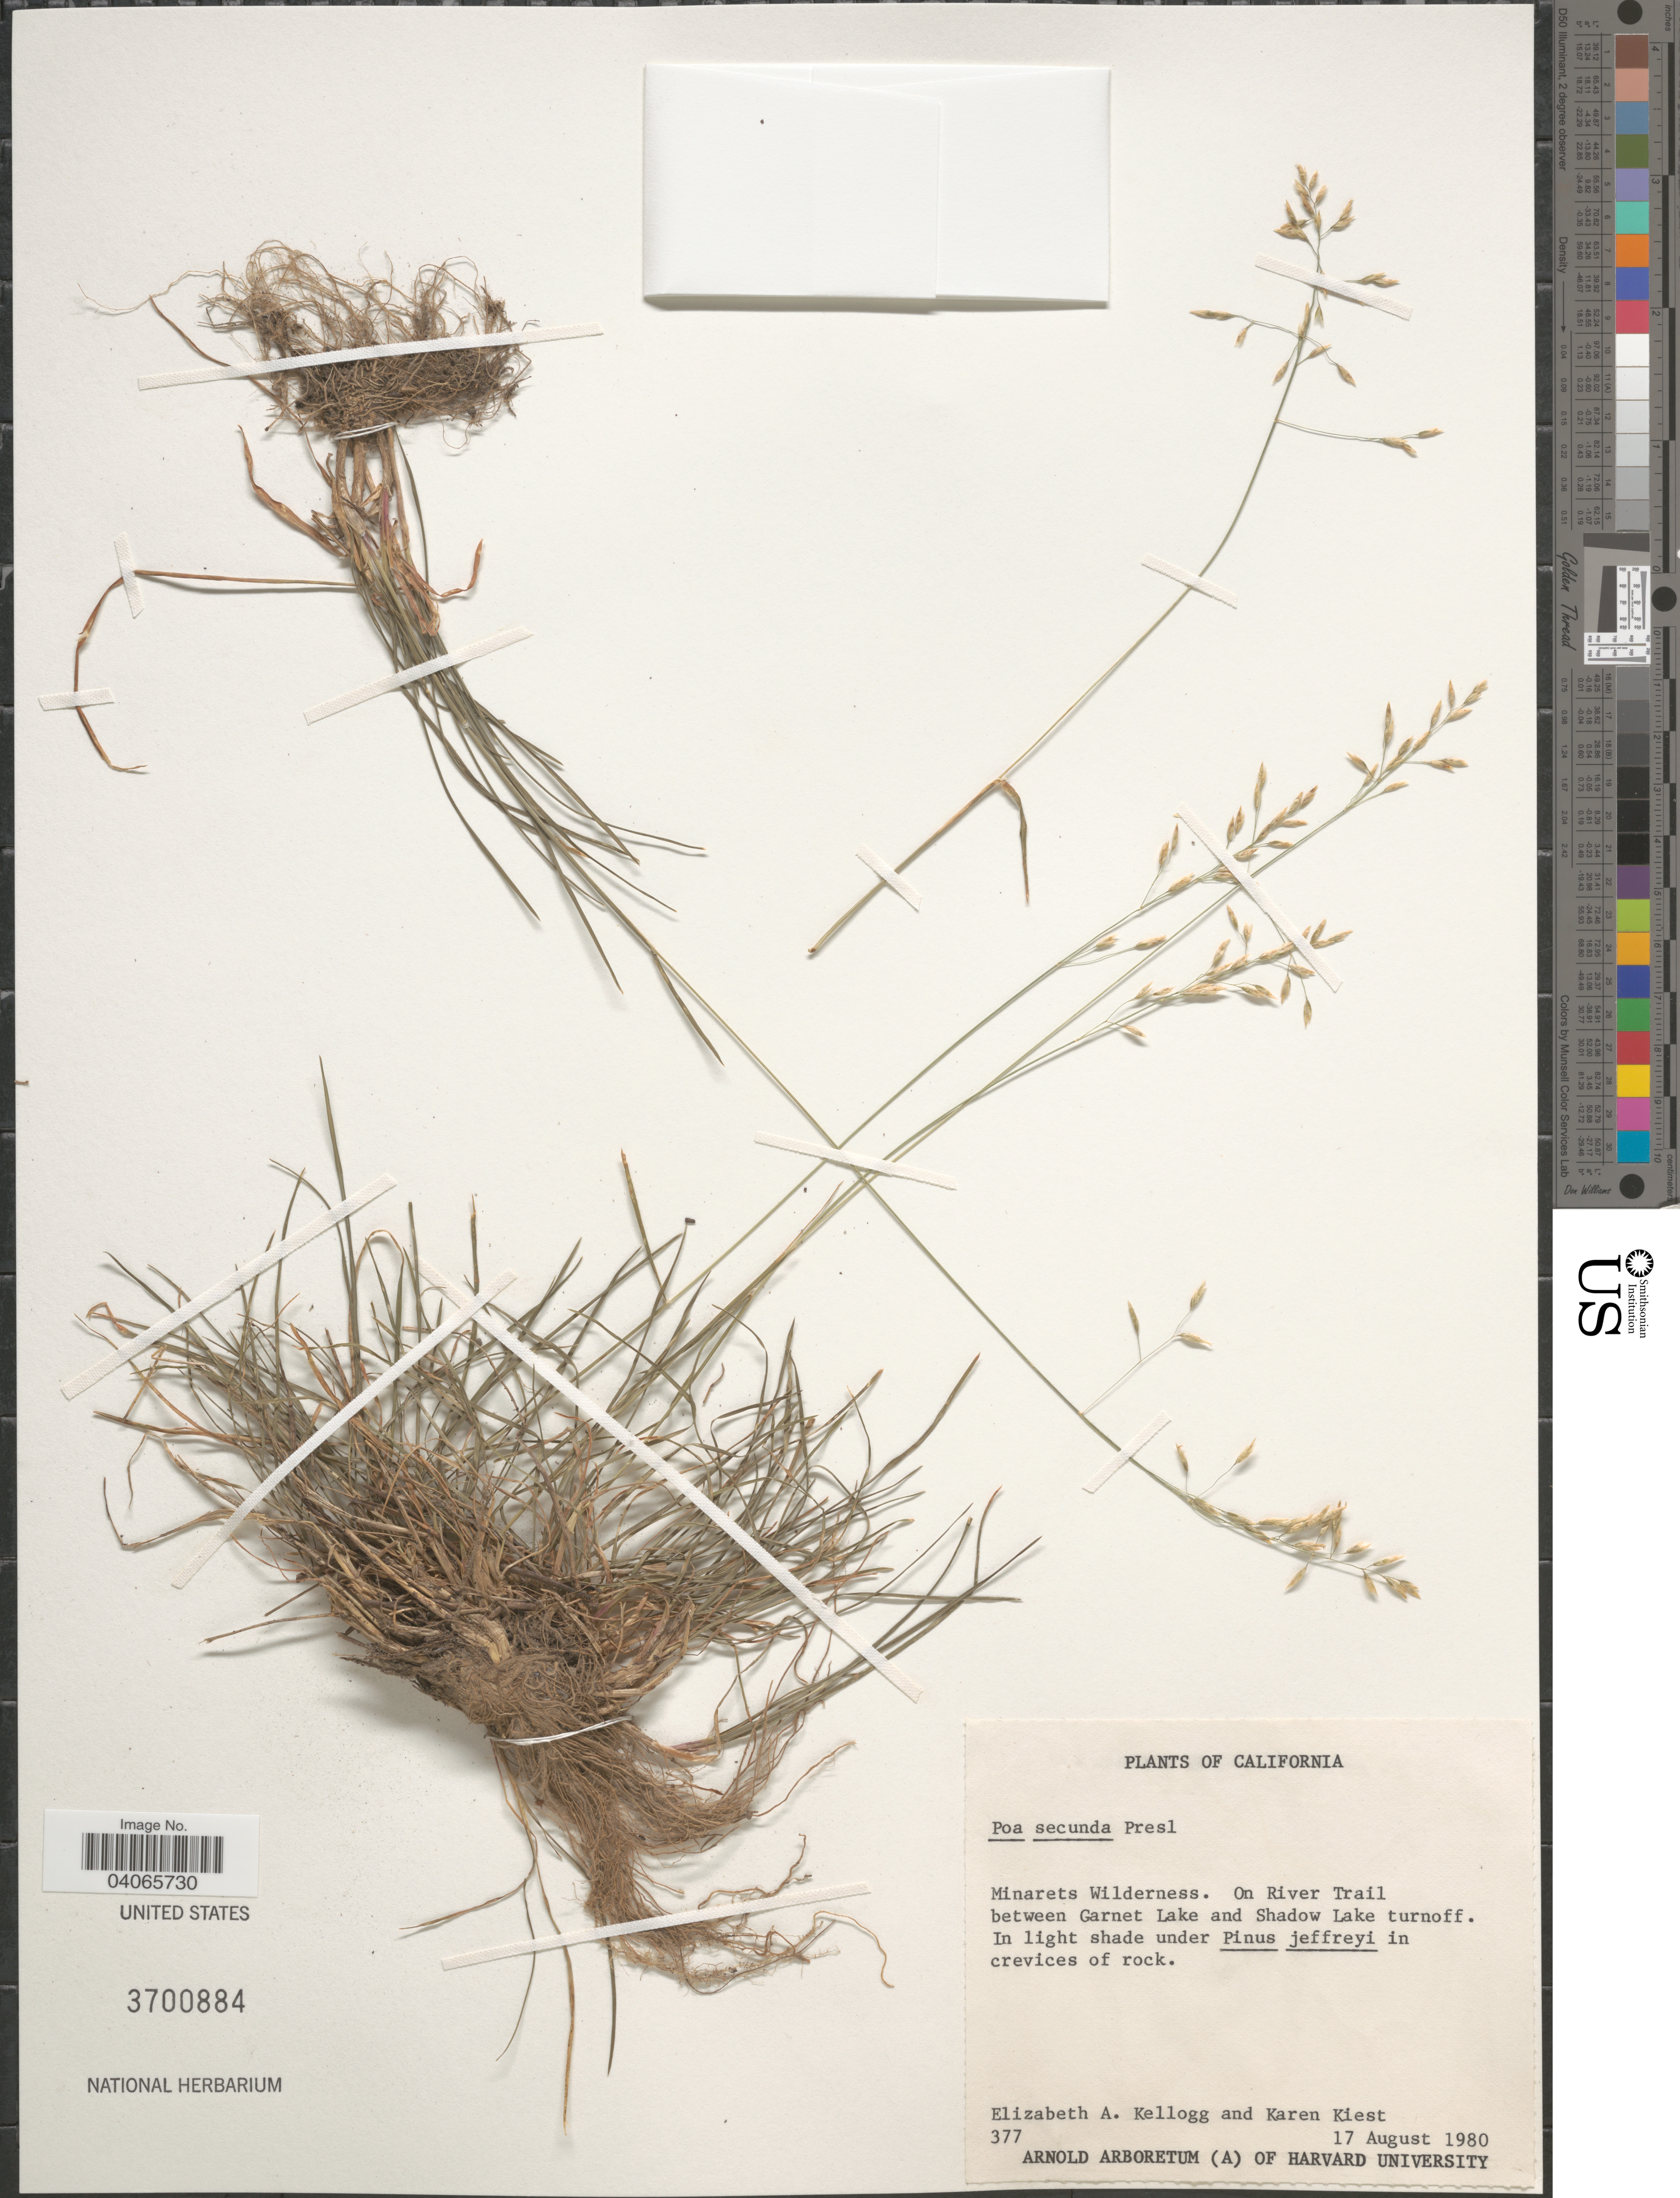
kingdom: Plantae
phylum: Tracheophyta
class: Liliopsida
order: Poales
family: Poaceae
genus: Poa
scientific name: Poa secunda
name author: J. Presl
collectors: E. A. Kellogg & K. Kiest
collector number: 377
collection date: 1980-08-17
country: United States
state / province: California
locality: Minarets Wilderness. On River Trail between Garnet Lake and Shadow Lake turnoff. In light shade under Pinus jeffreyi in crevices of rock.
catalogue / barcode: US 3700884